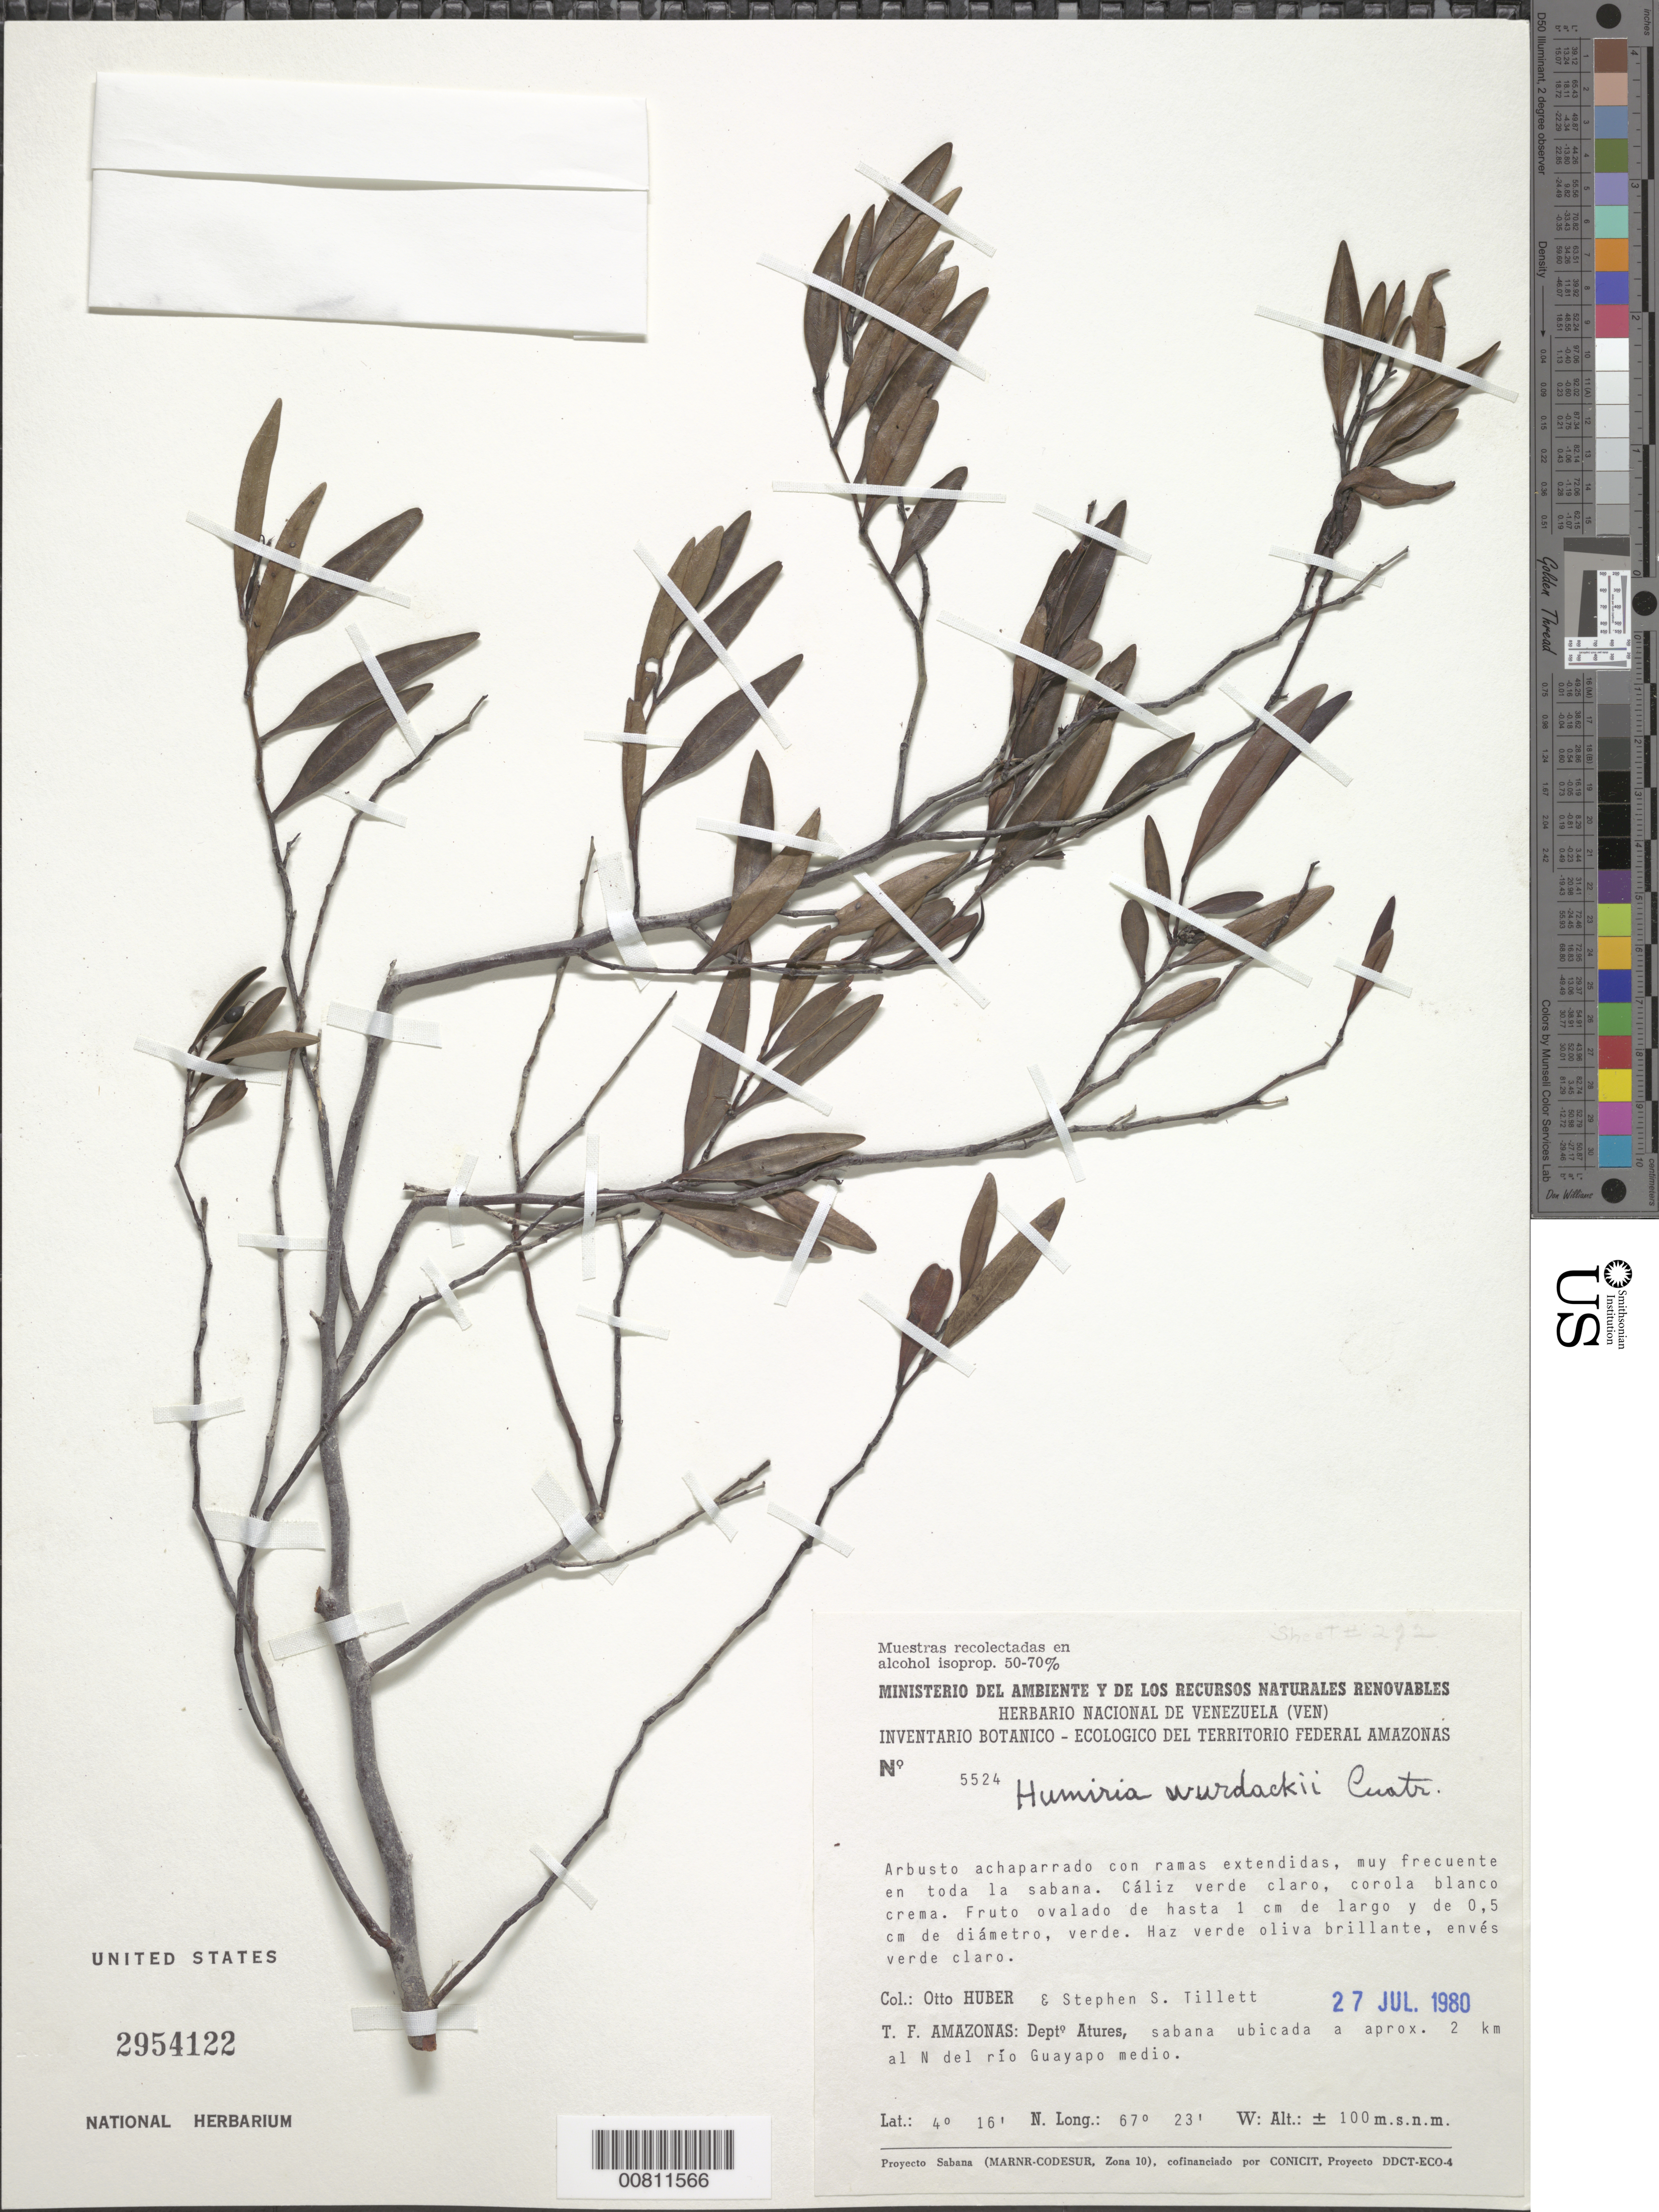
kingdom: Plantae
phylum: Tracheophyta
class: Magnoliopsida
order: Malpighiales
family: Humiriaceae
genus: Humiria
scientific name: Humiria balsamifera var. laurina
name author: Cuatrec.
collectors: O. Huber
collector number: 5524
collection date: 1980-07-27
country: Venezuela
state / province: Amazonas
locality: T. F. AmazonasL Depto Atures, sabana ubicada a aprox. 2 km al N del río Guayapo medio.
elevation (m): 100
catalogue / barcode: US 2954122